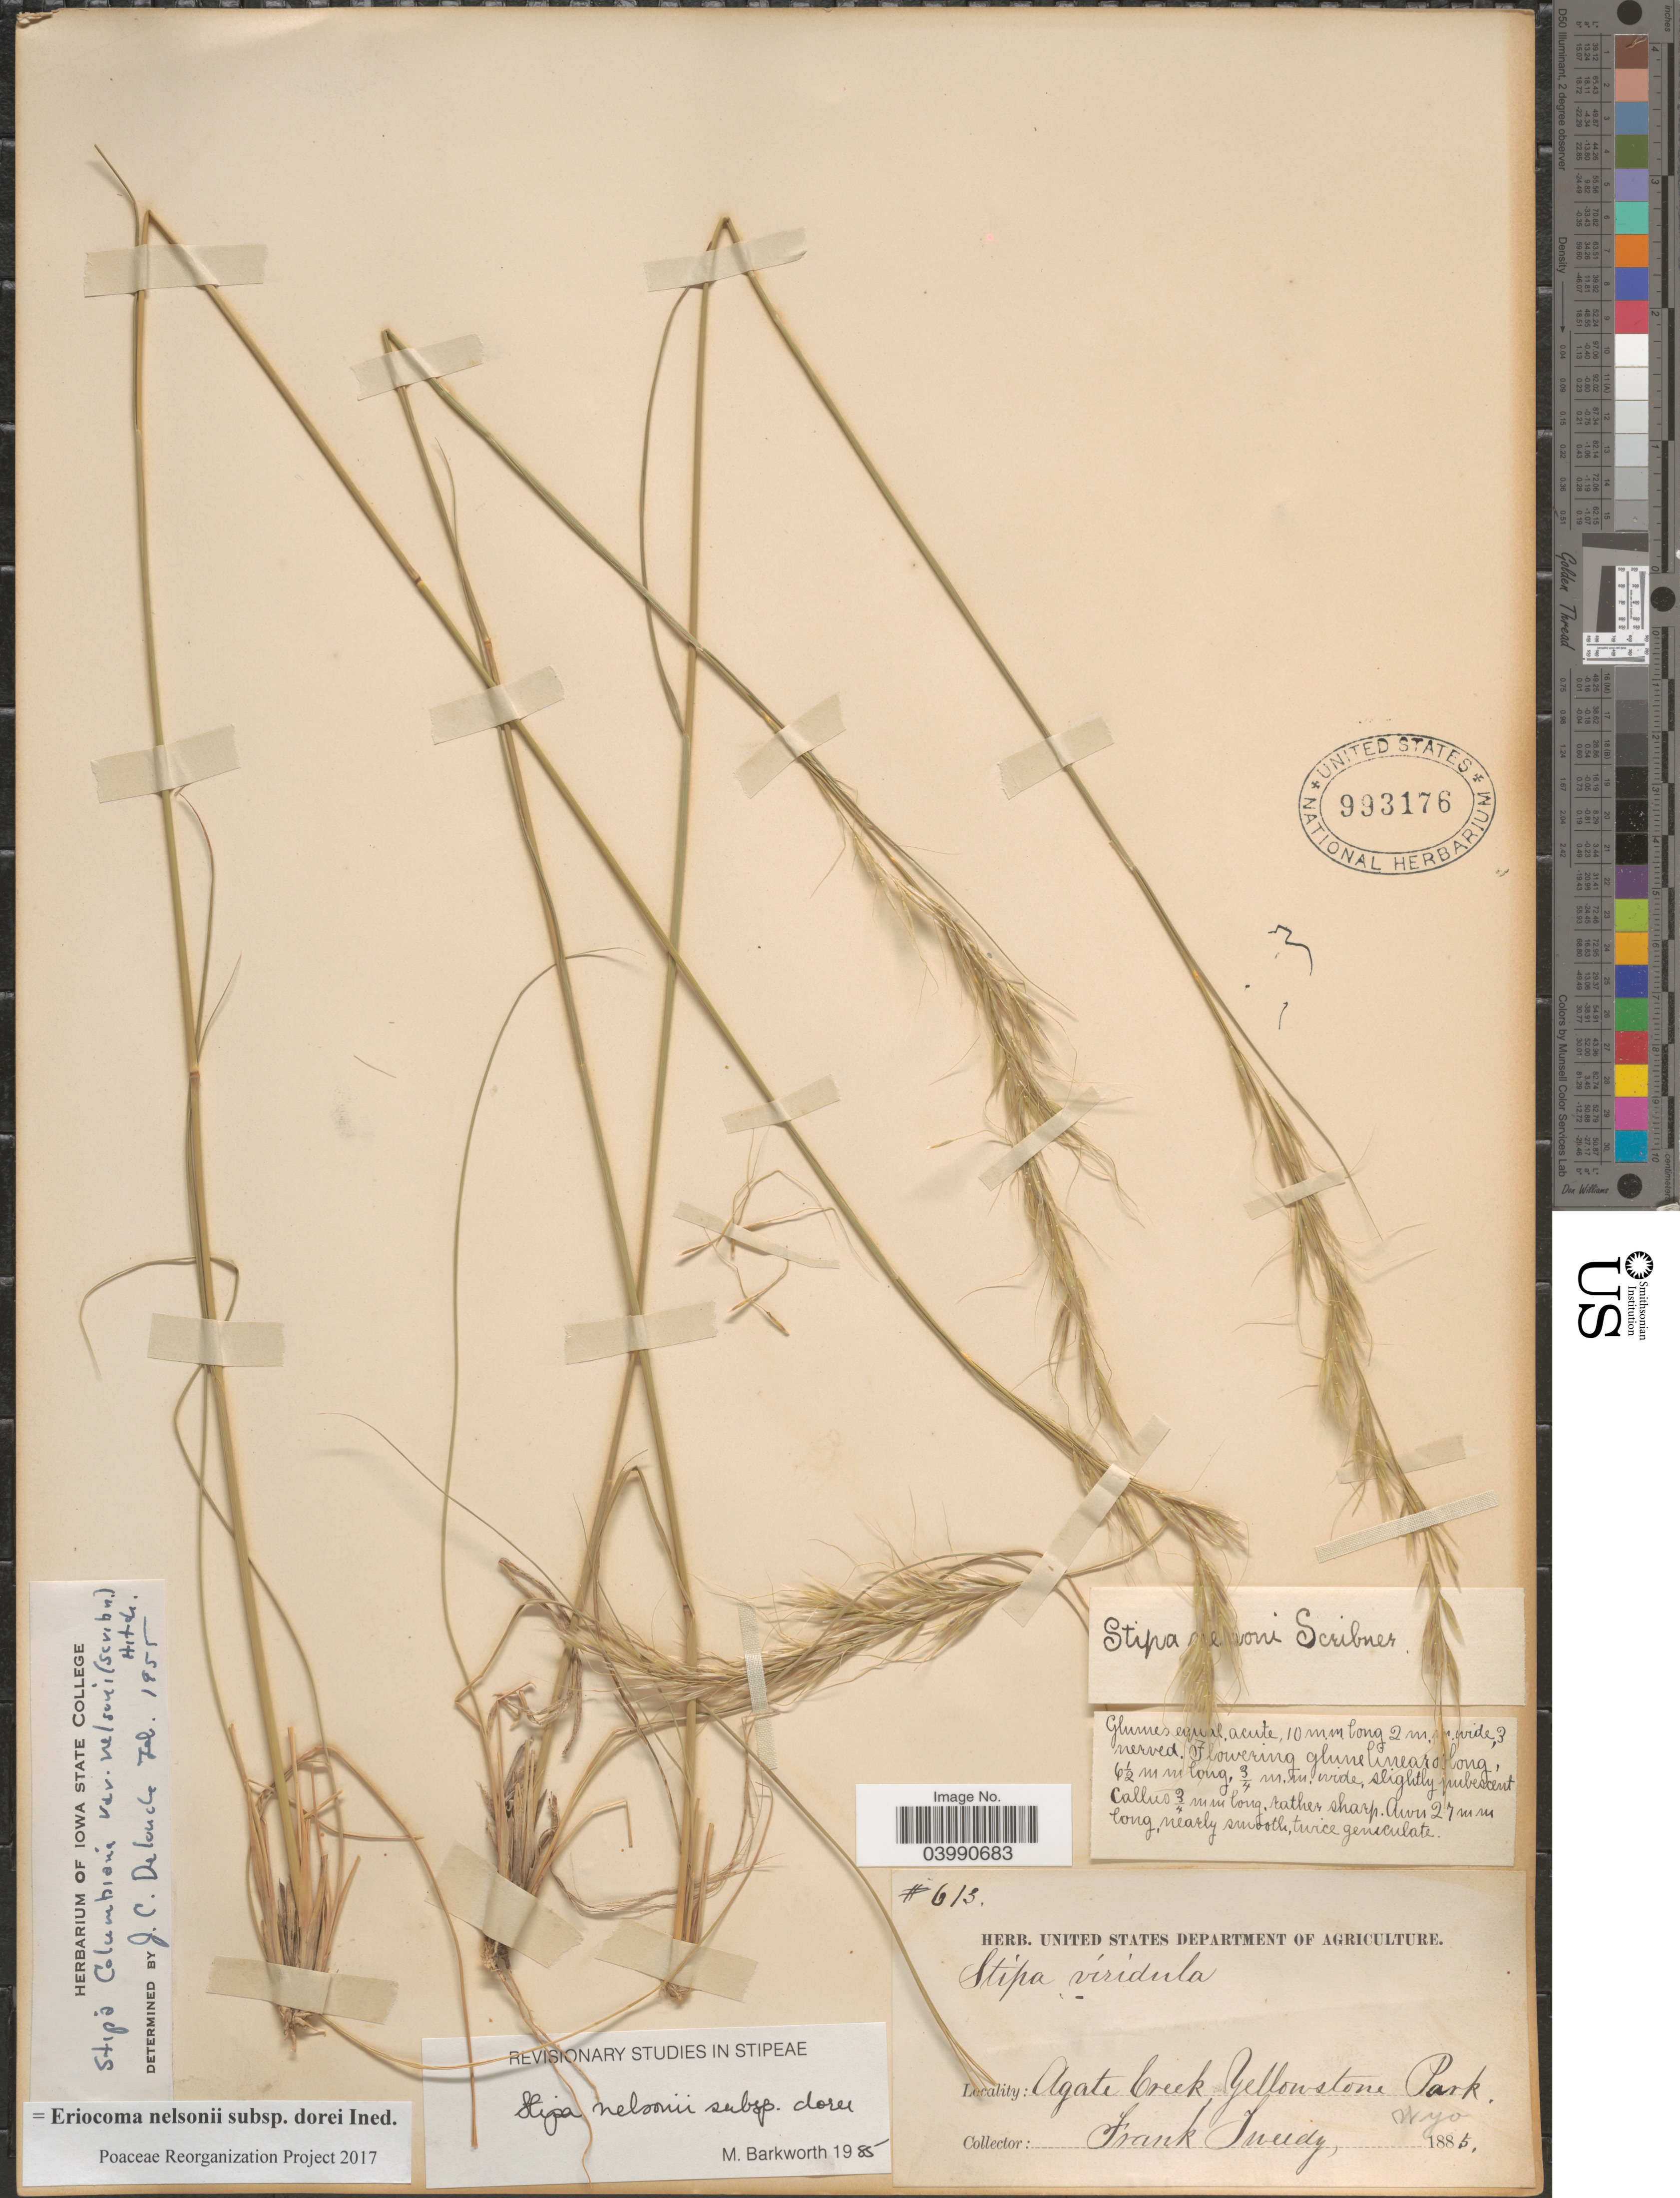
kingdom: Plantae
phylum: Tracheophyta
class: Liliopsida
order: Poales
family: Poaceae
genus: Eriocoma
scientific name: Eriocoma nelsonii subsp. dorei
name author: (Barkworth & J. Maze) Romasch.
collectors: F. Tweedy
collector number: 613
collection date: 1885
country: United States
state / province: Wyoming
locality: Agate Creek, Yellowstone Park.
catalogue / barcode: US 993176